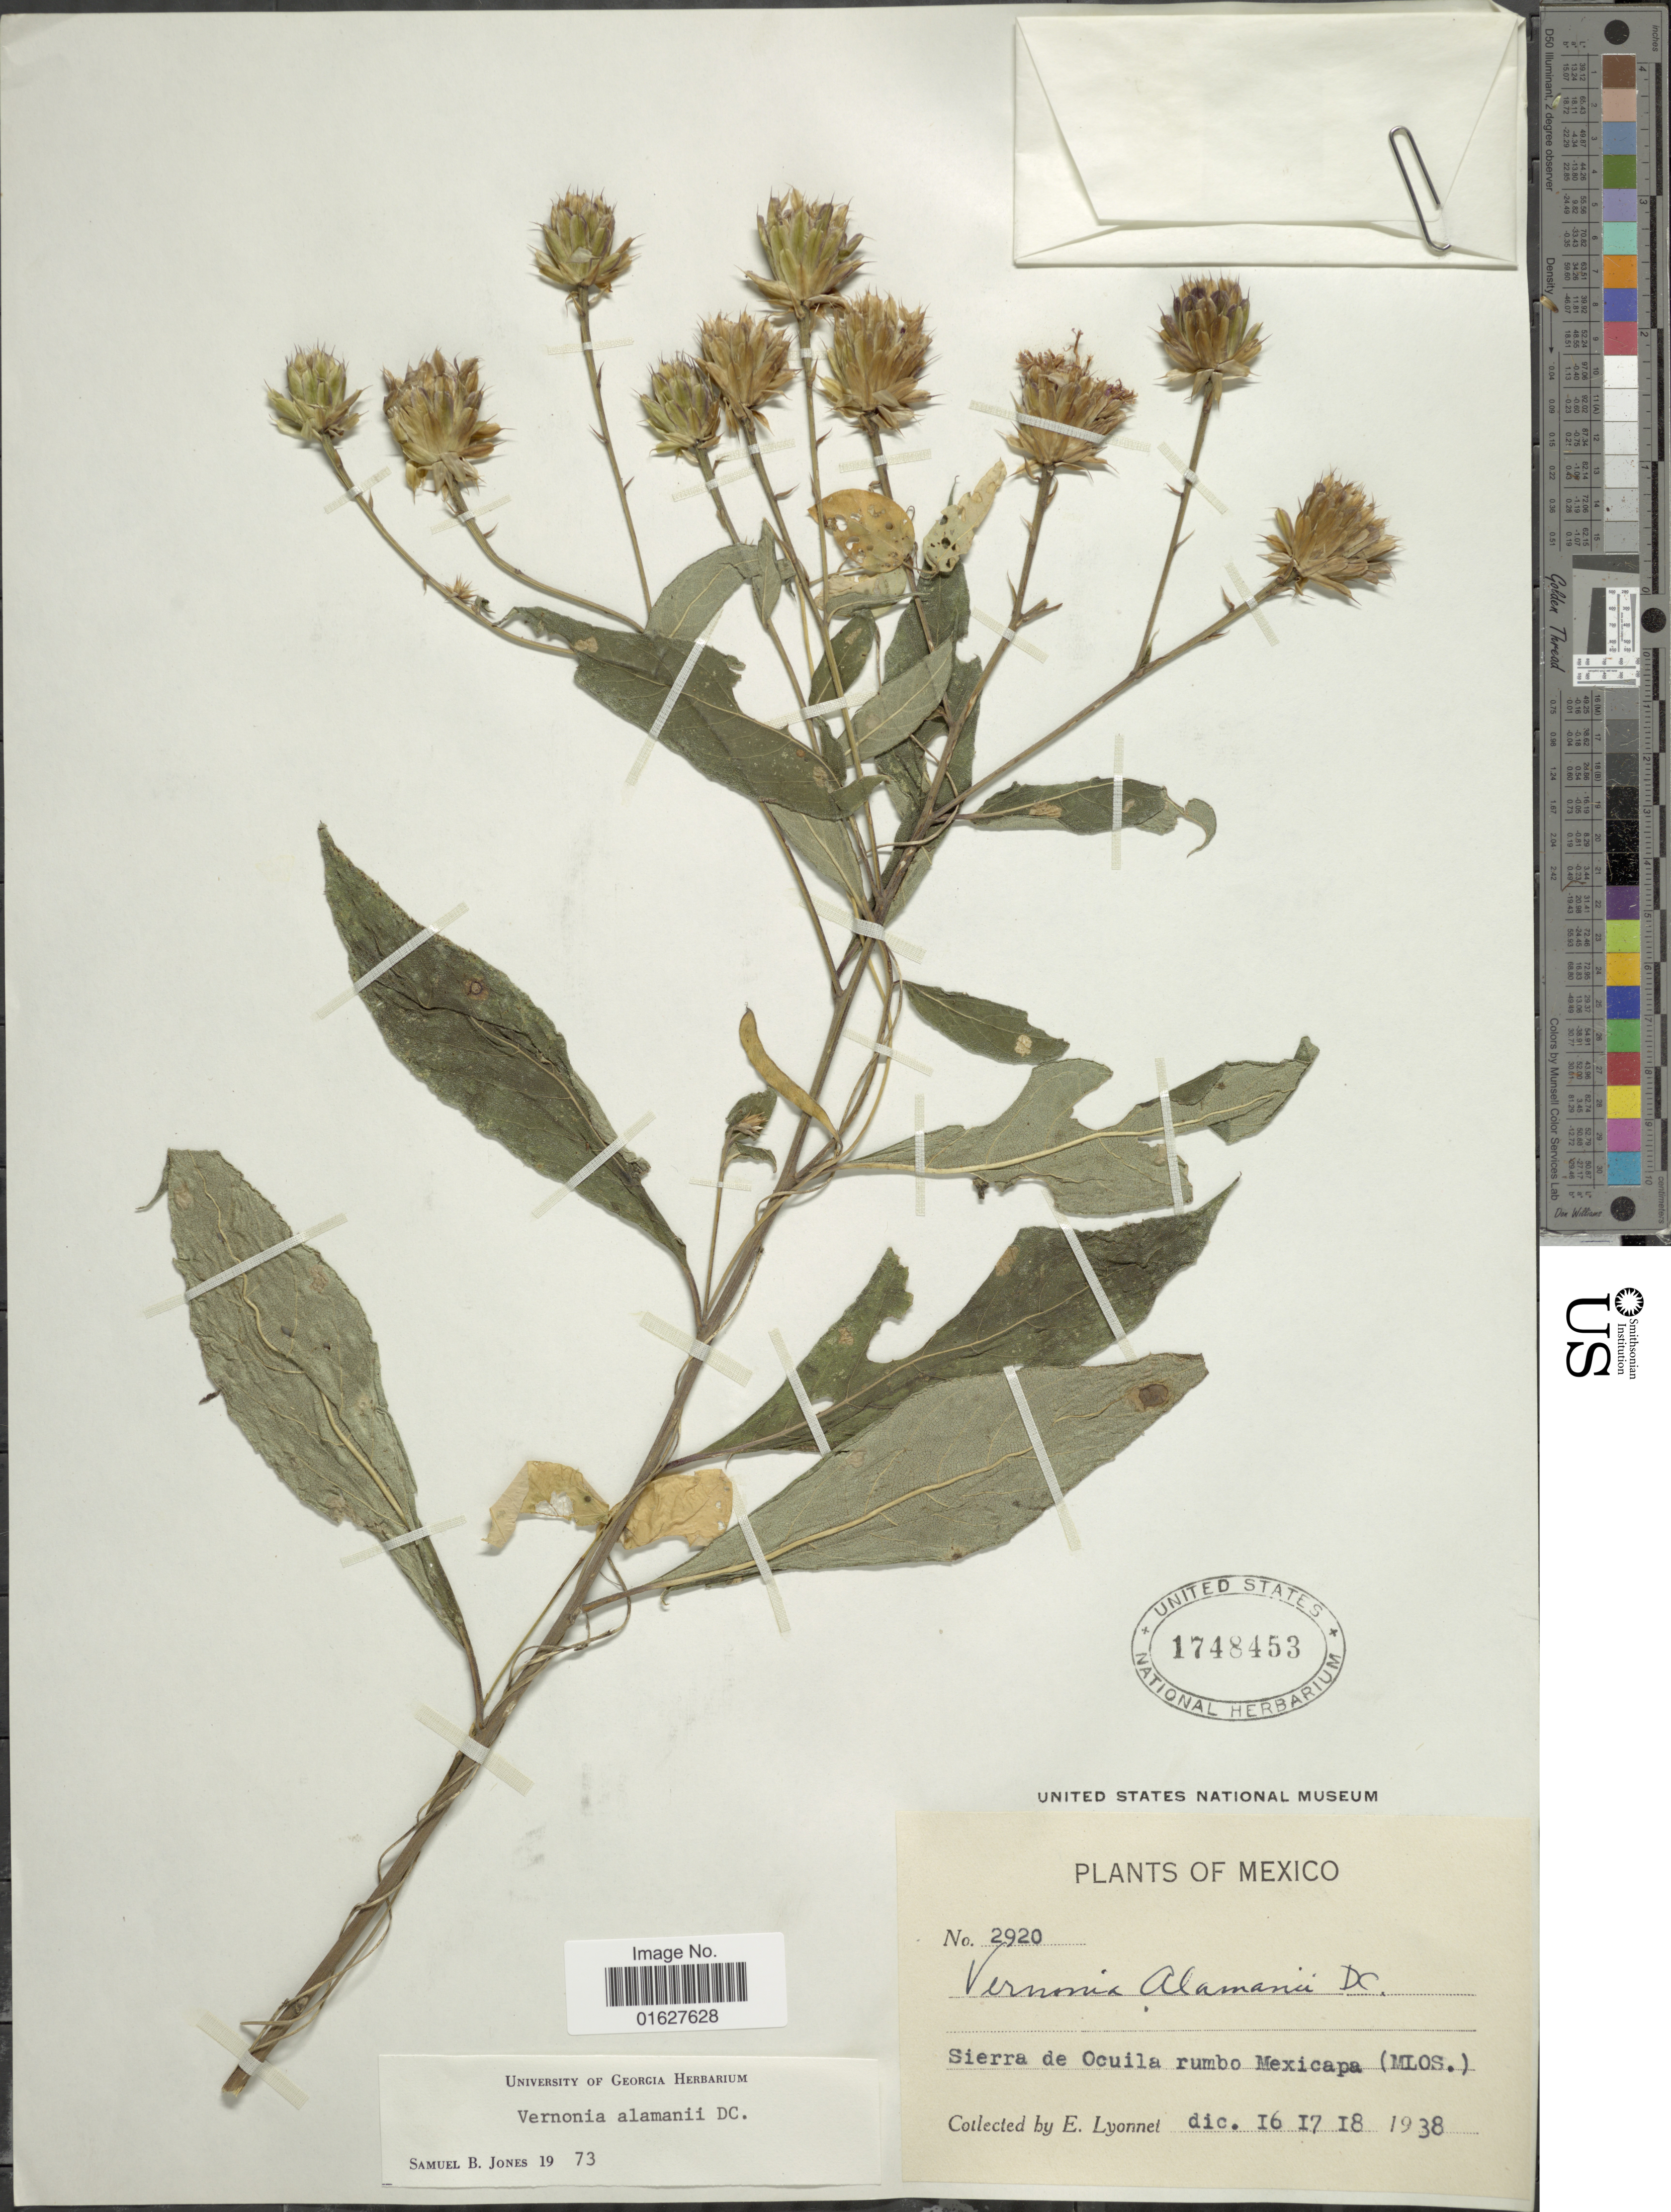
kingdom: Plantae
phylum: Tracheophyta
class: Magnoliopsida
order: Asterales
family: Asteraceae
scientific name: Vickianthus alamanii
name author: (DC.) H. Rob.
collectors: E. Lyonnel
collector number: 2920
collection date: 1938-12-16/1938-12-18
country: Mexico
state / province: Morelos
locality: México. Sierra de Ocuila rumbo Mexicapa (MLOS.)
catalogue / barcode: US 1748453